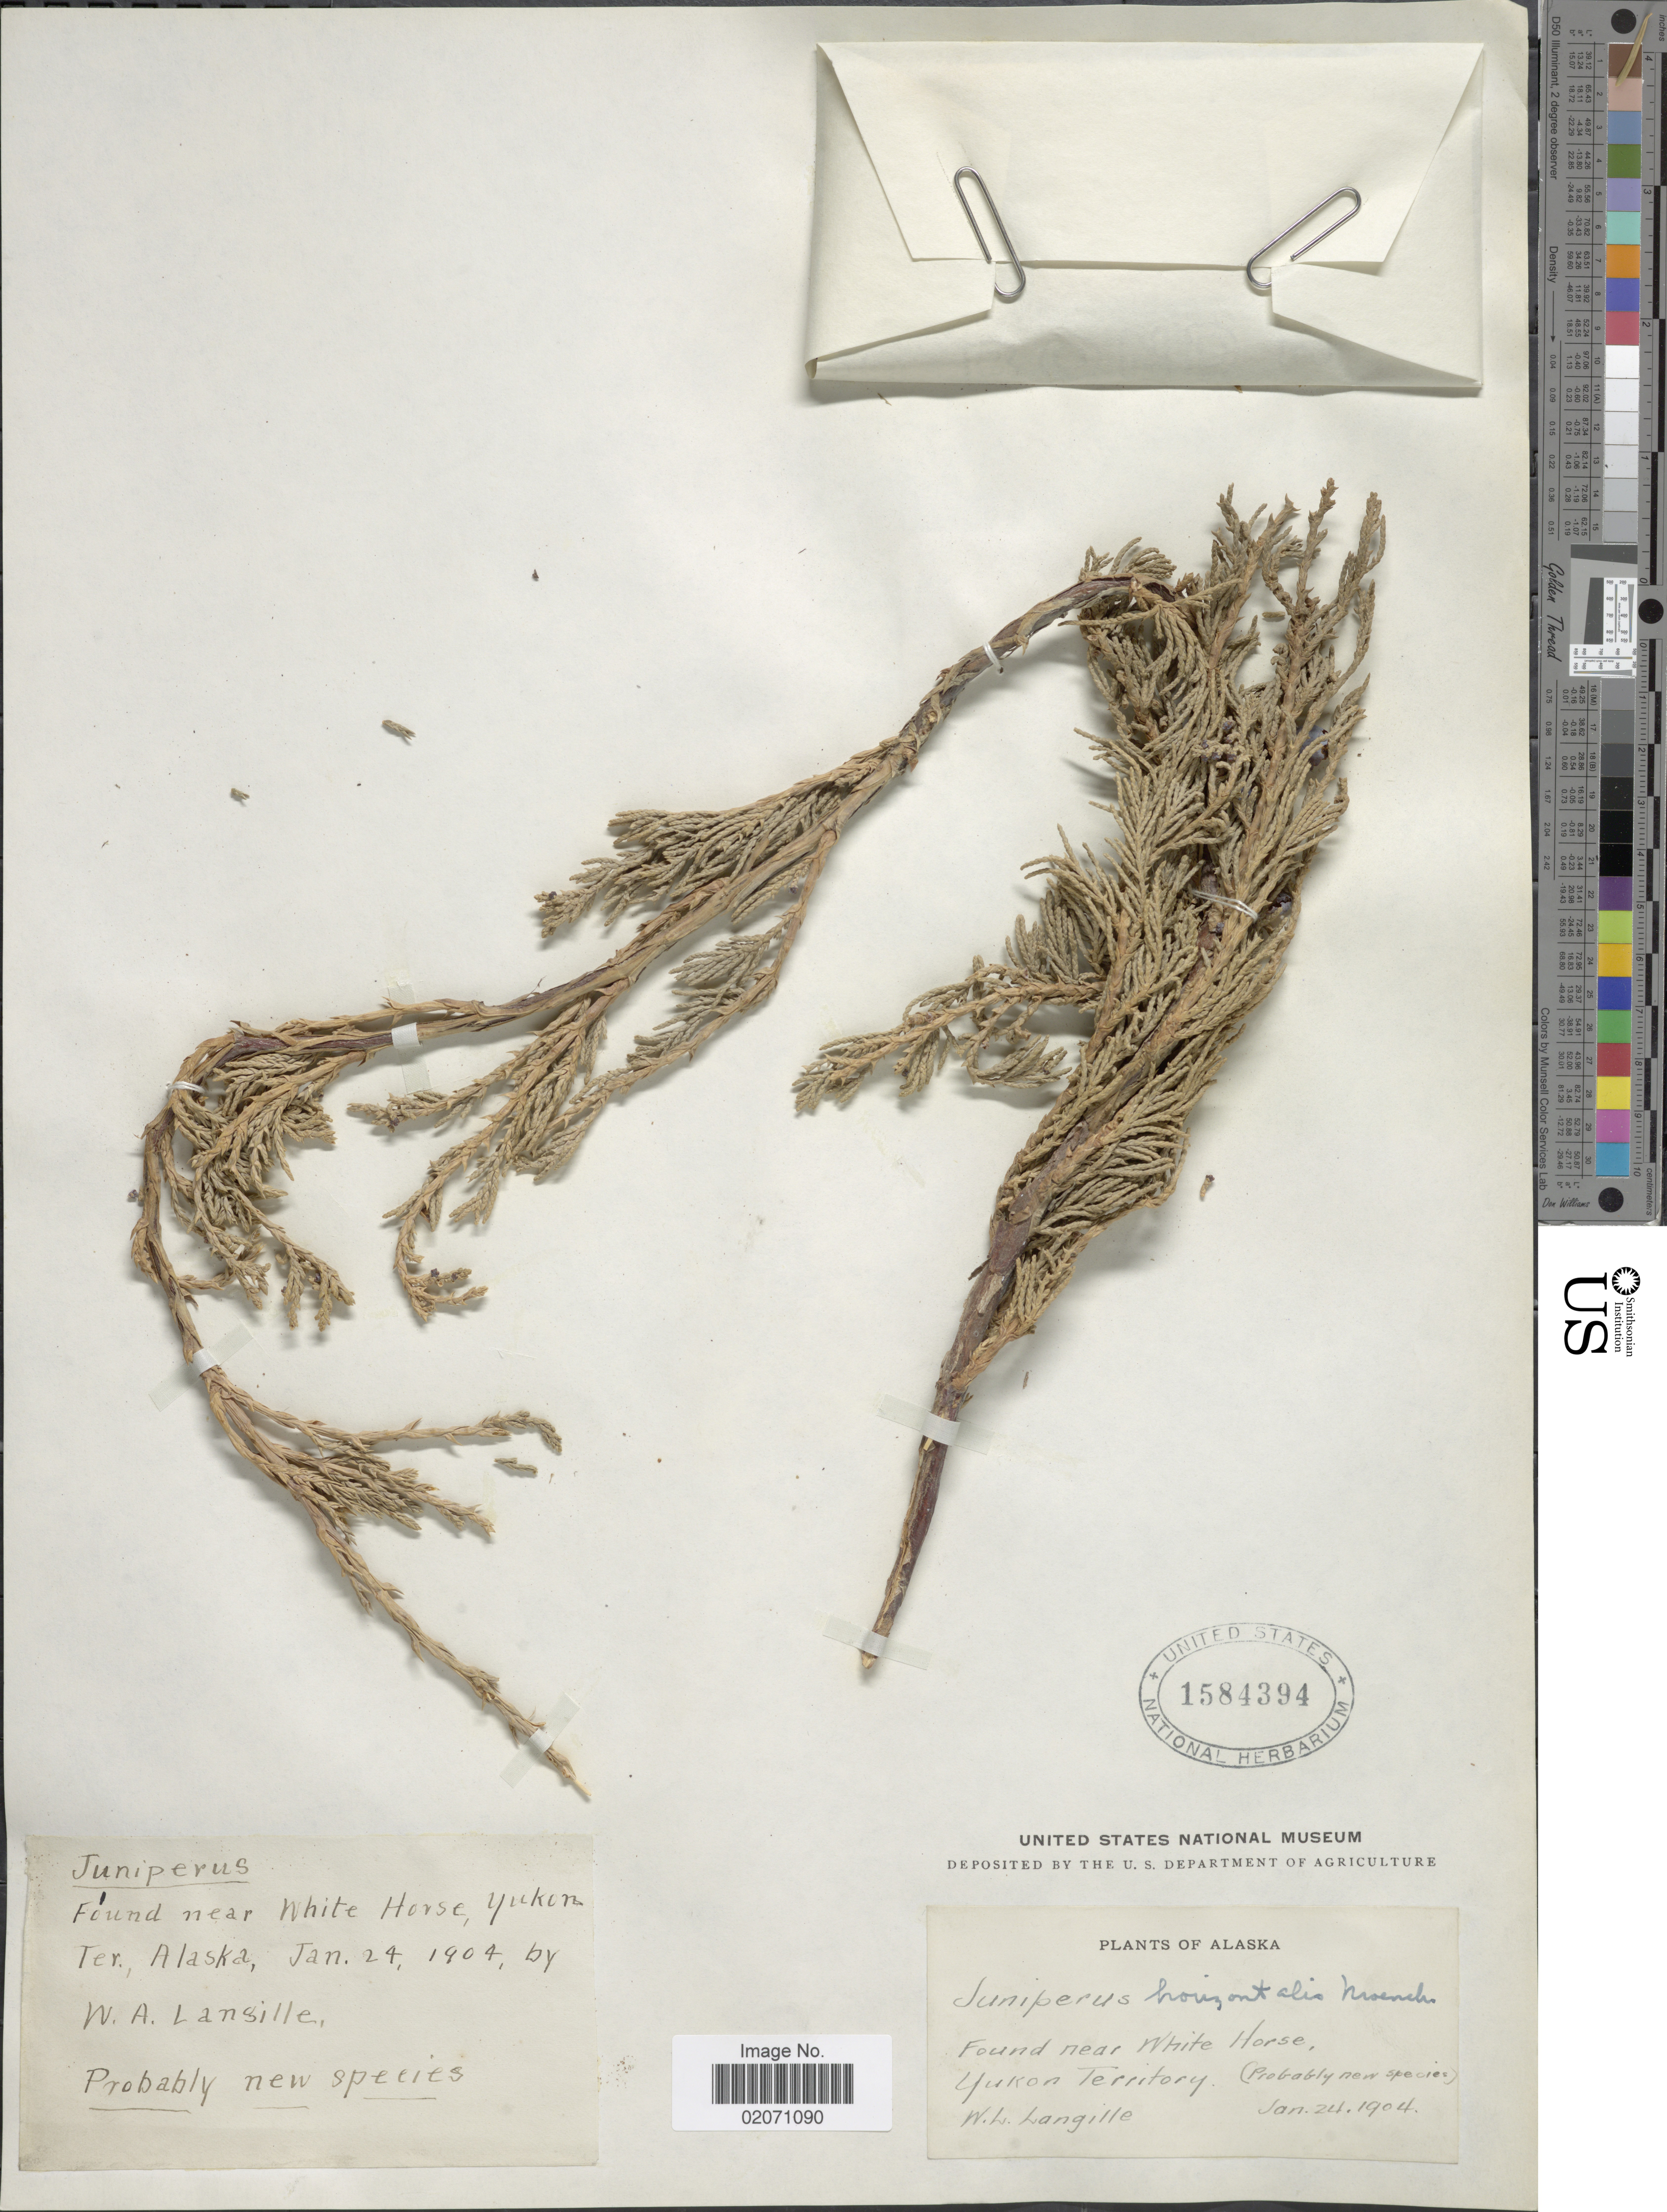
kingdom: Plantae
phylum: Tracheophyta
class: Pinopsida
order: Pinales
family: Cupressaceae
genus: Juniperus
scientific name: Juniperus horizontalis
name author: Moench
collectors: W. Langille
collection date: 1904-01-24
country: Canada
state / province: Yukon Territory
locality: Found near White Horse, Yukon Ter.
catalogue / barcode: US 1584394